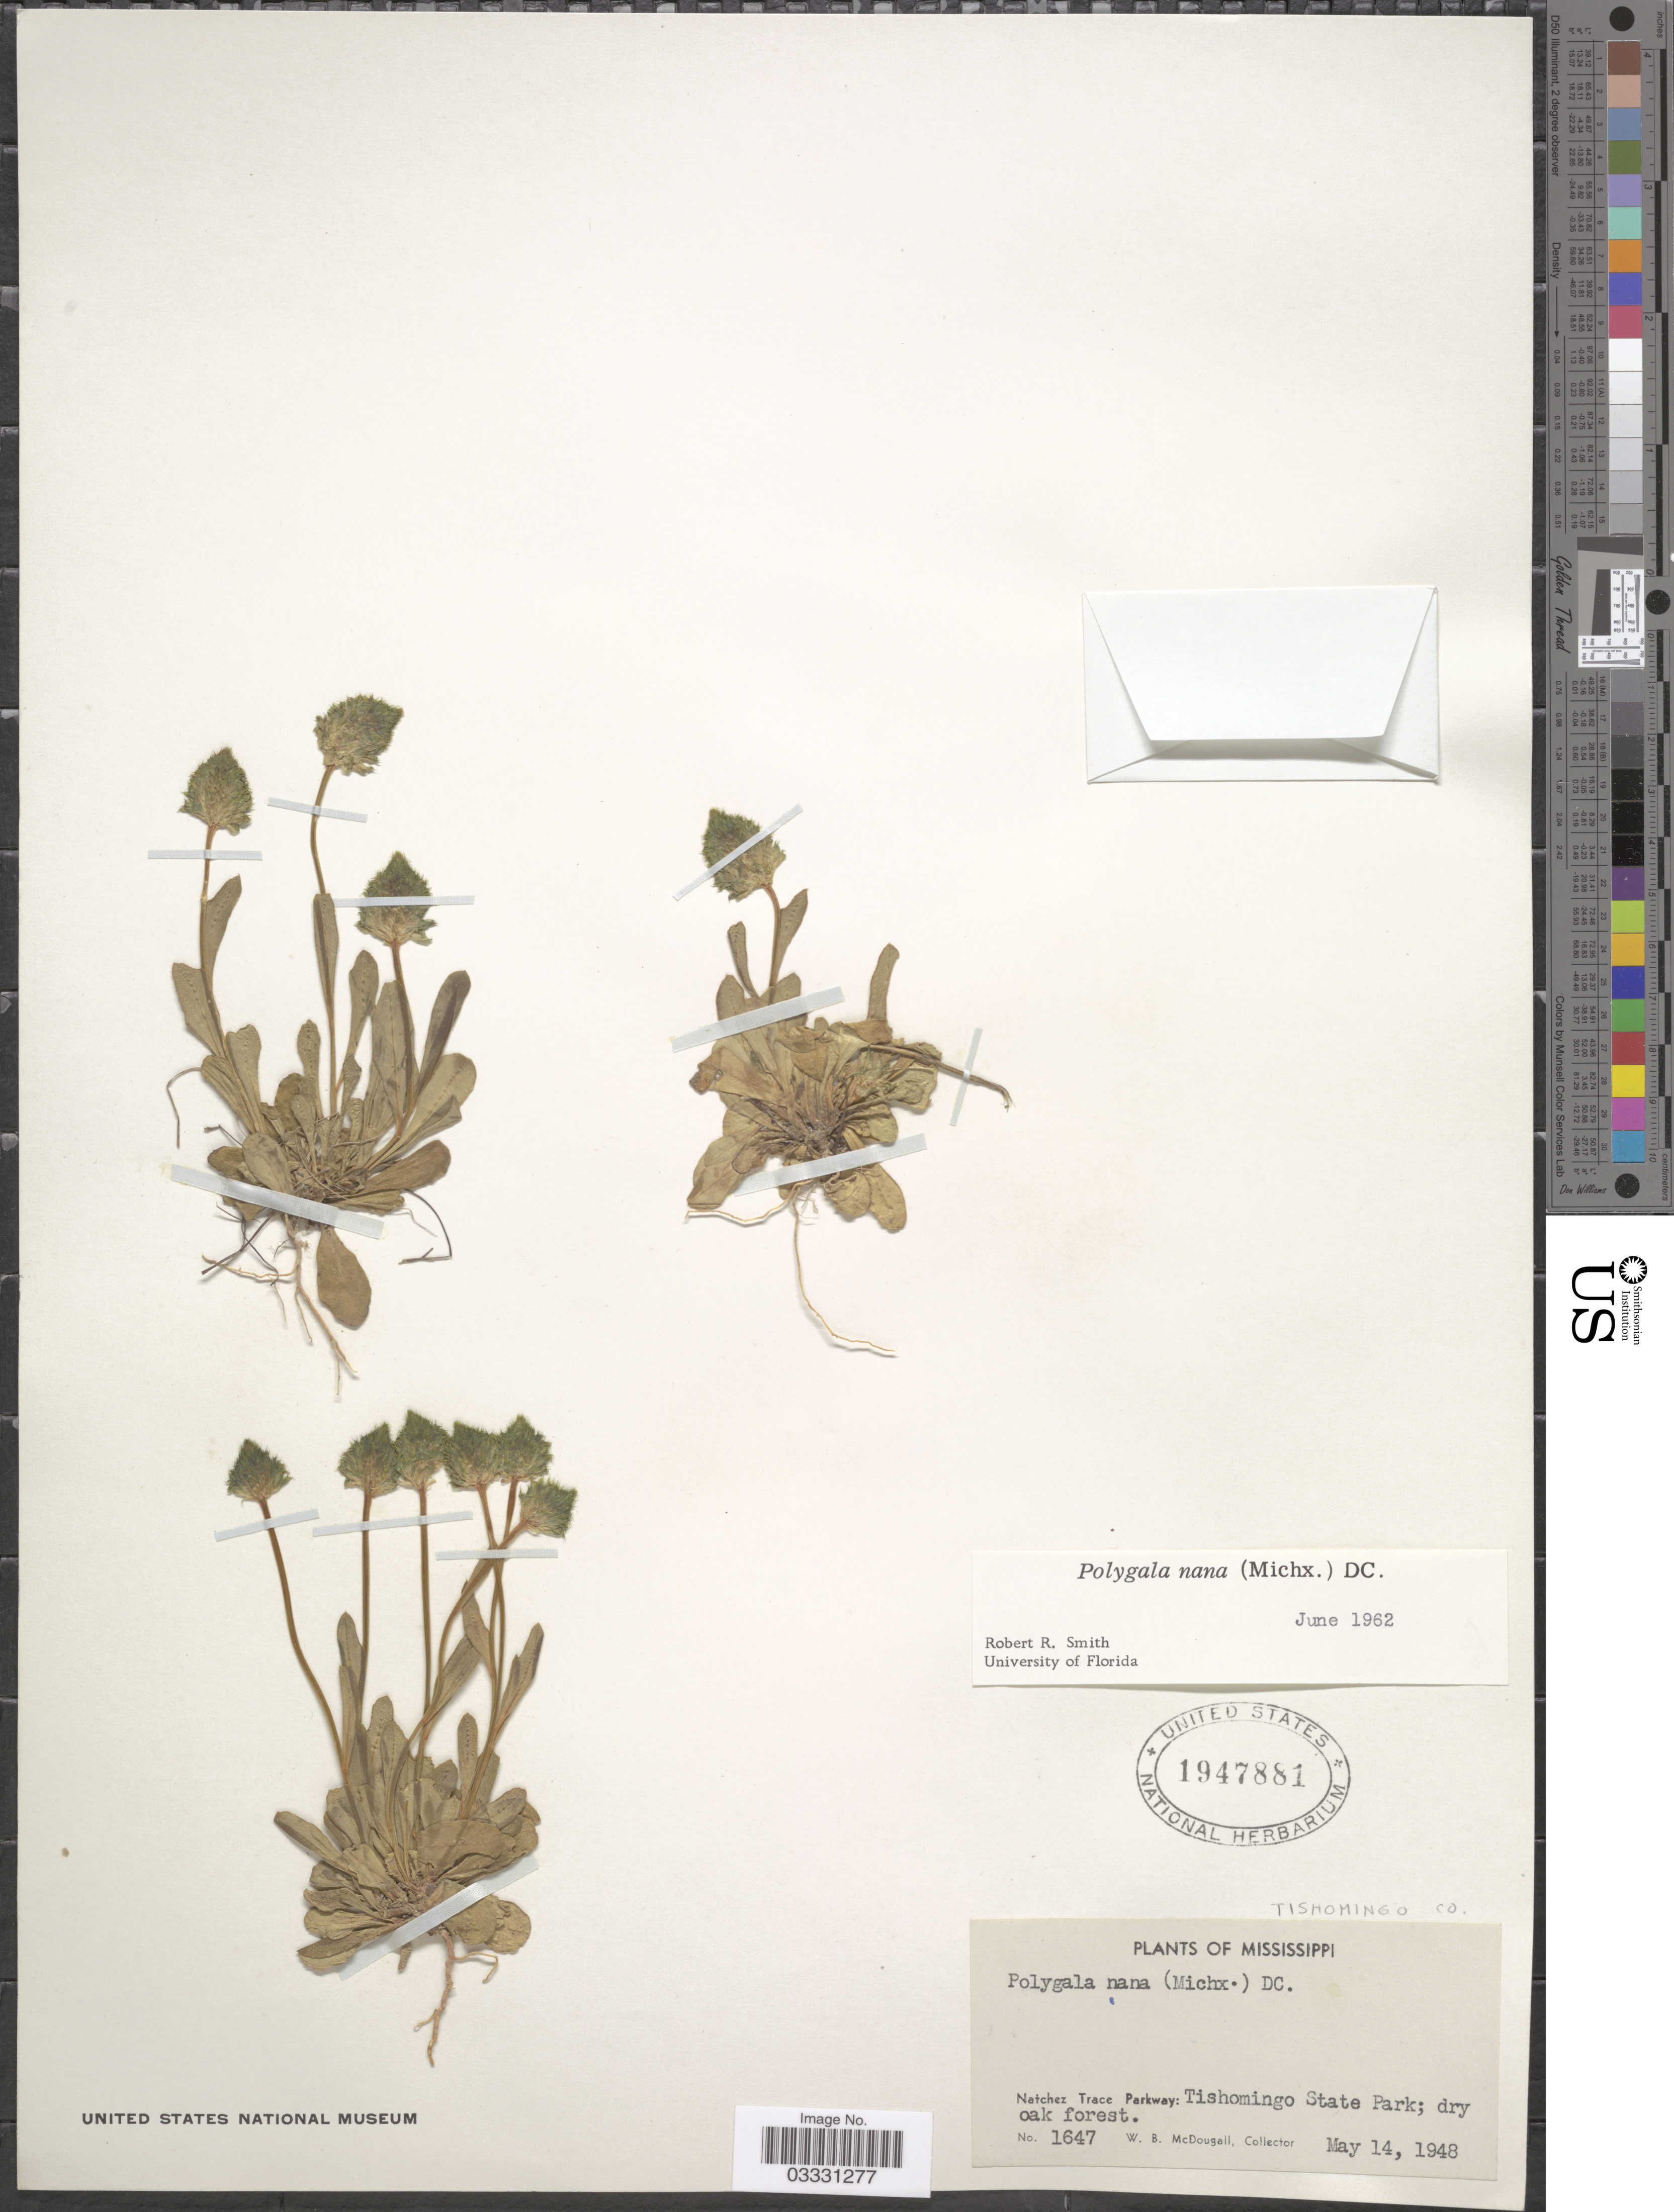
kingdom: Plantae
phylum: Tracheophyta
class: Magnoliopsida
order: Fabales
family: Polygalaceae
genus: Polygala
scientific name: Polygala nana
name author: (Michx.) DC.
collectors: W. B. McDougall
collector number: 1647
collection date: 1948-05-14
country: United States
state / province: Mississippi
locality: Natchez Trace Parkway: Tishomingo State Park. Tishomingo Co.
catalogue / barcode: US 1947881